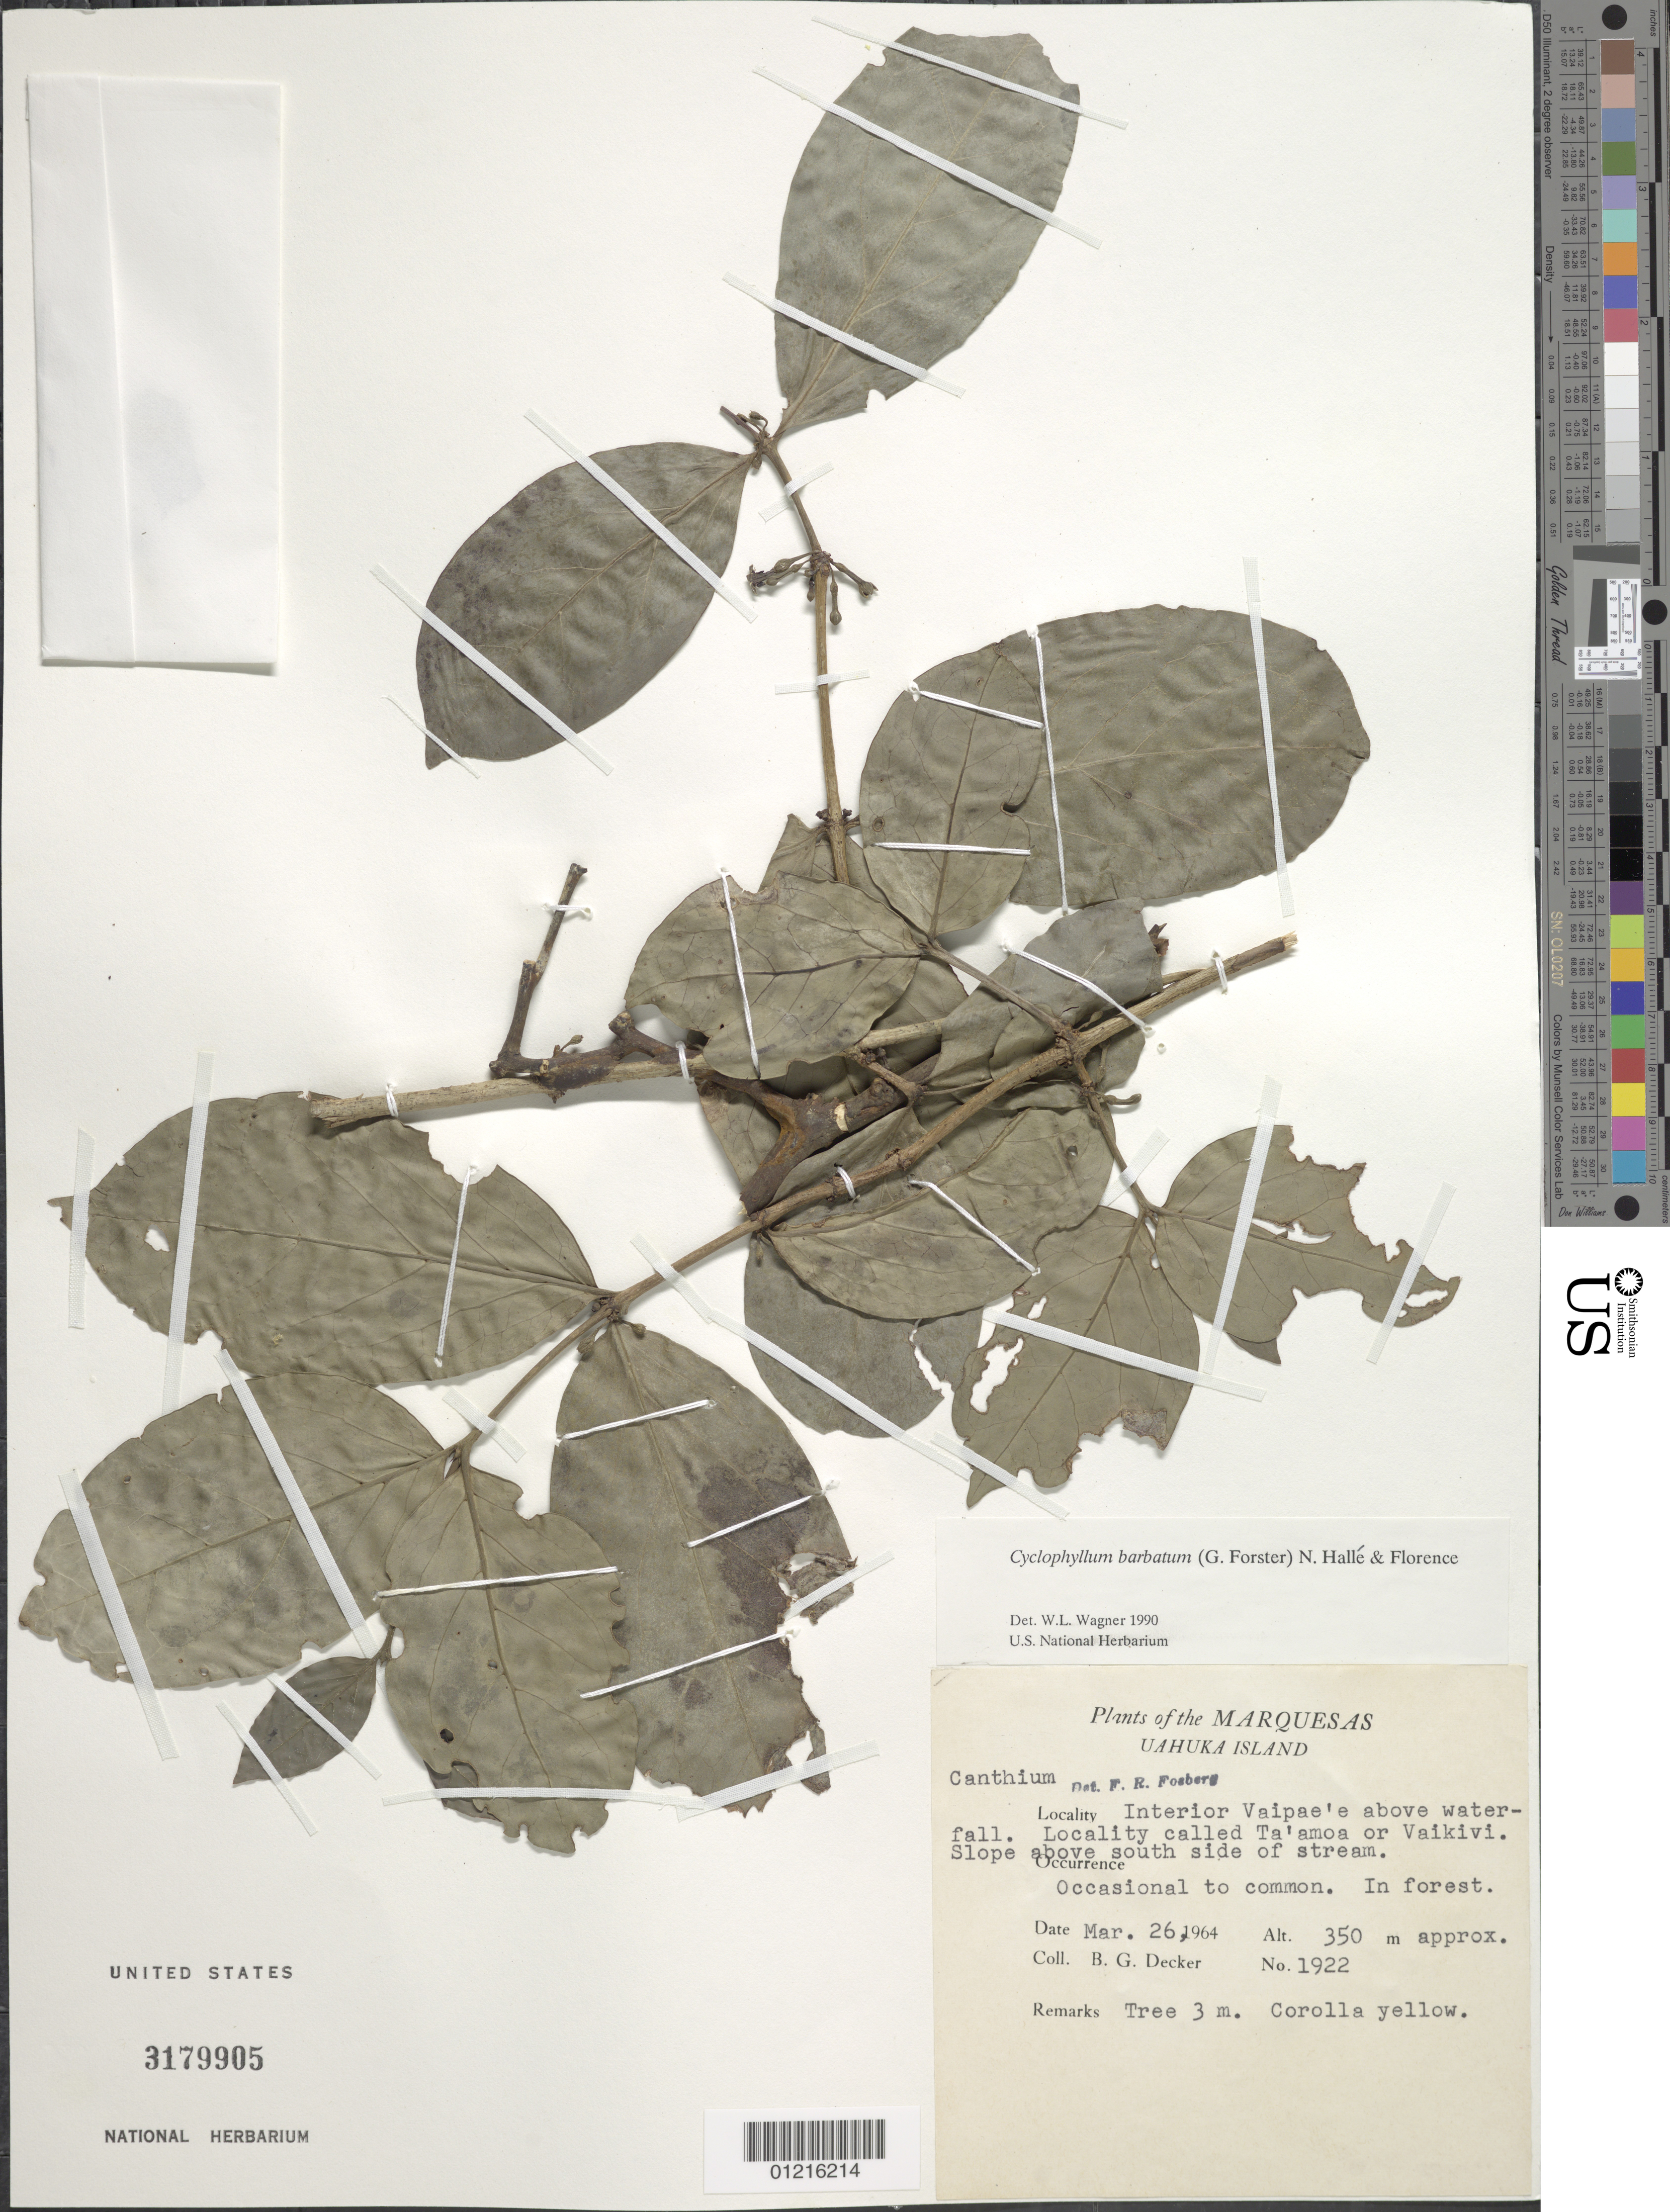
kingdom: Plantae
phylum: Tracheophyta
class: Magnoliopsida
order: Gentianales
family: Rubiaceae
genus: Cyclophyllum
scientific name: Cyclophyllum barbatum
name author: (G. Forst.) N. Hallé & J. Florence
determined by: Wagner, W. L., (BOT), Smithsonian Institution - National Museum of Natural History (UNITED STATES)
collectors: B. G. Decker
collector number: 1922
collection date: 1964-03-26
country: French Polynesia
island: Ua Huka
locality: interior Vaipae'e above waterfall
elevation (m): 350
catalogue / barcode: US 3179905